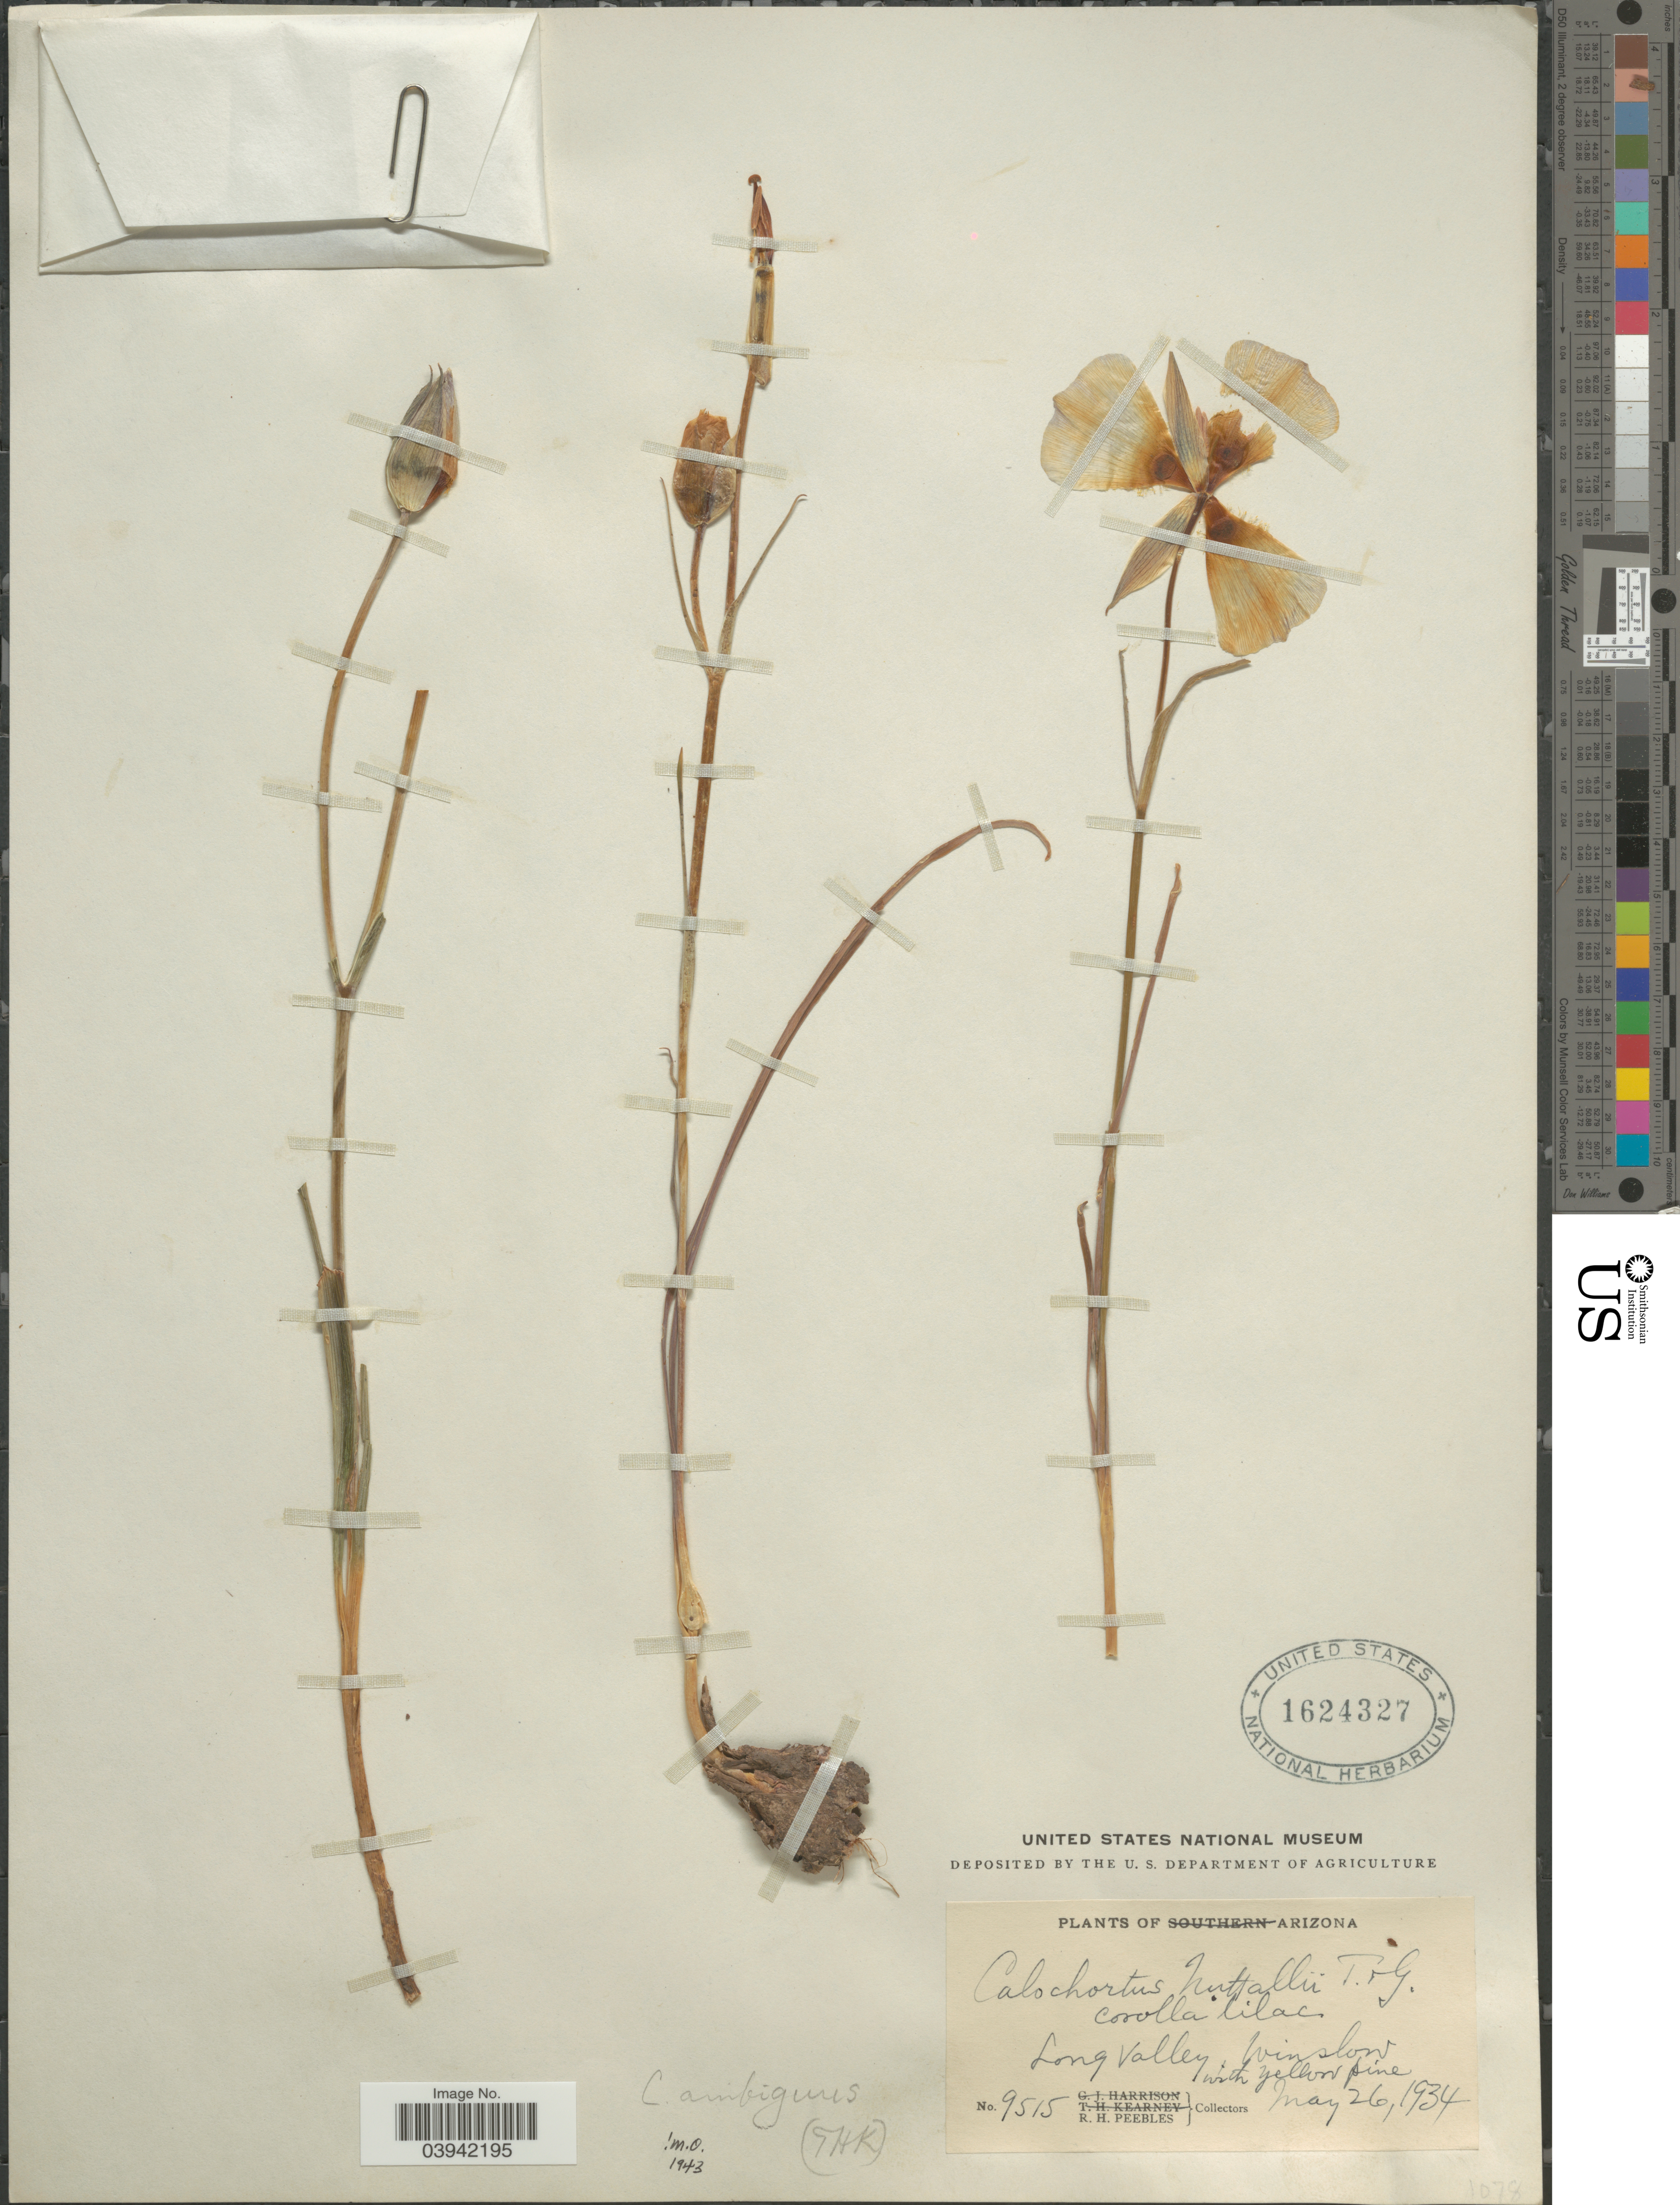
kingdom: Plantae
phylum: Tracheophyta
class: Liliopsida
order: Liliales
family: Liliaceae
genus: Calochortus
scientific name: Calochortus ambiguus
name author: (M.E. Jones) Ownbey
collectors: R. H. Peebles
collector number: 9515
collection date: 1934-05-26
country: United States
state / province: Arizona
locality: Long Valley, Winslow.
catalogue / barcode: US 1624327